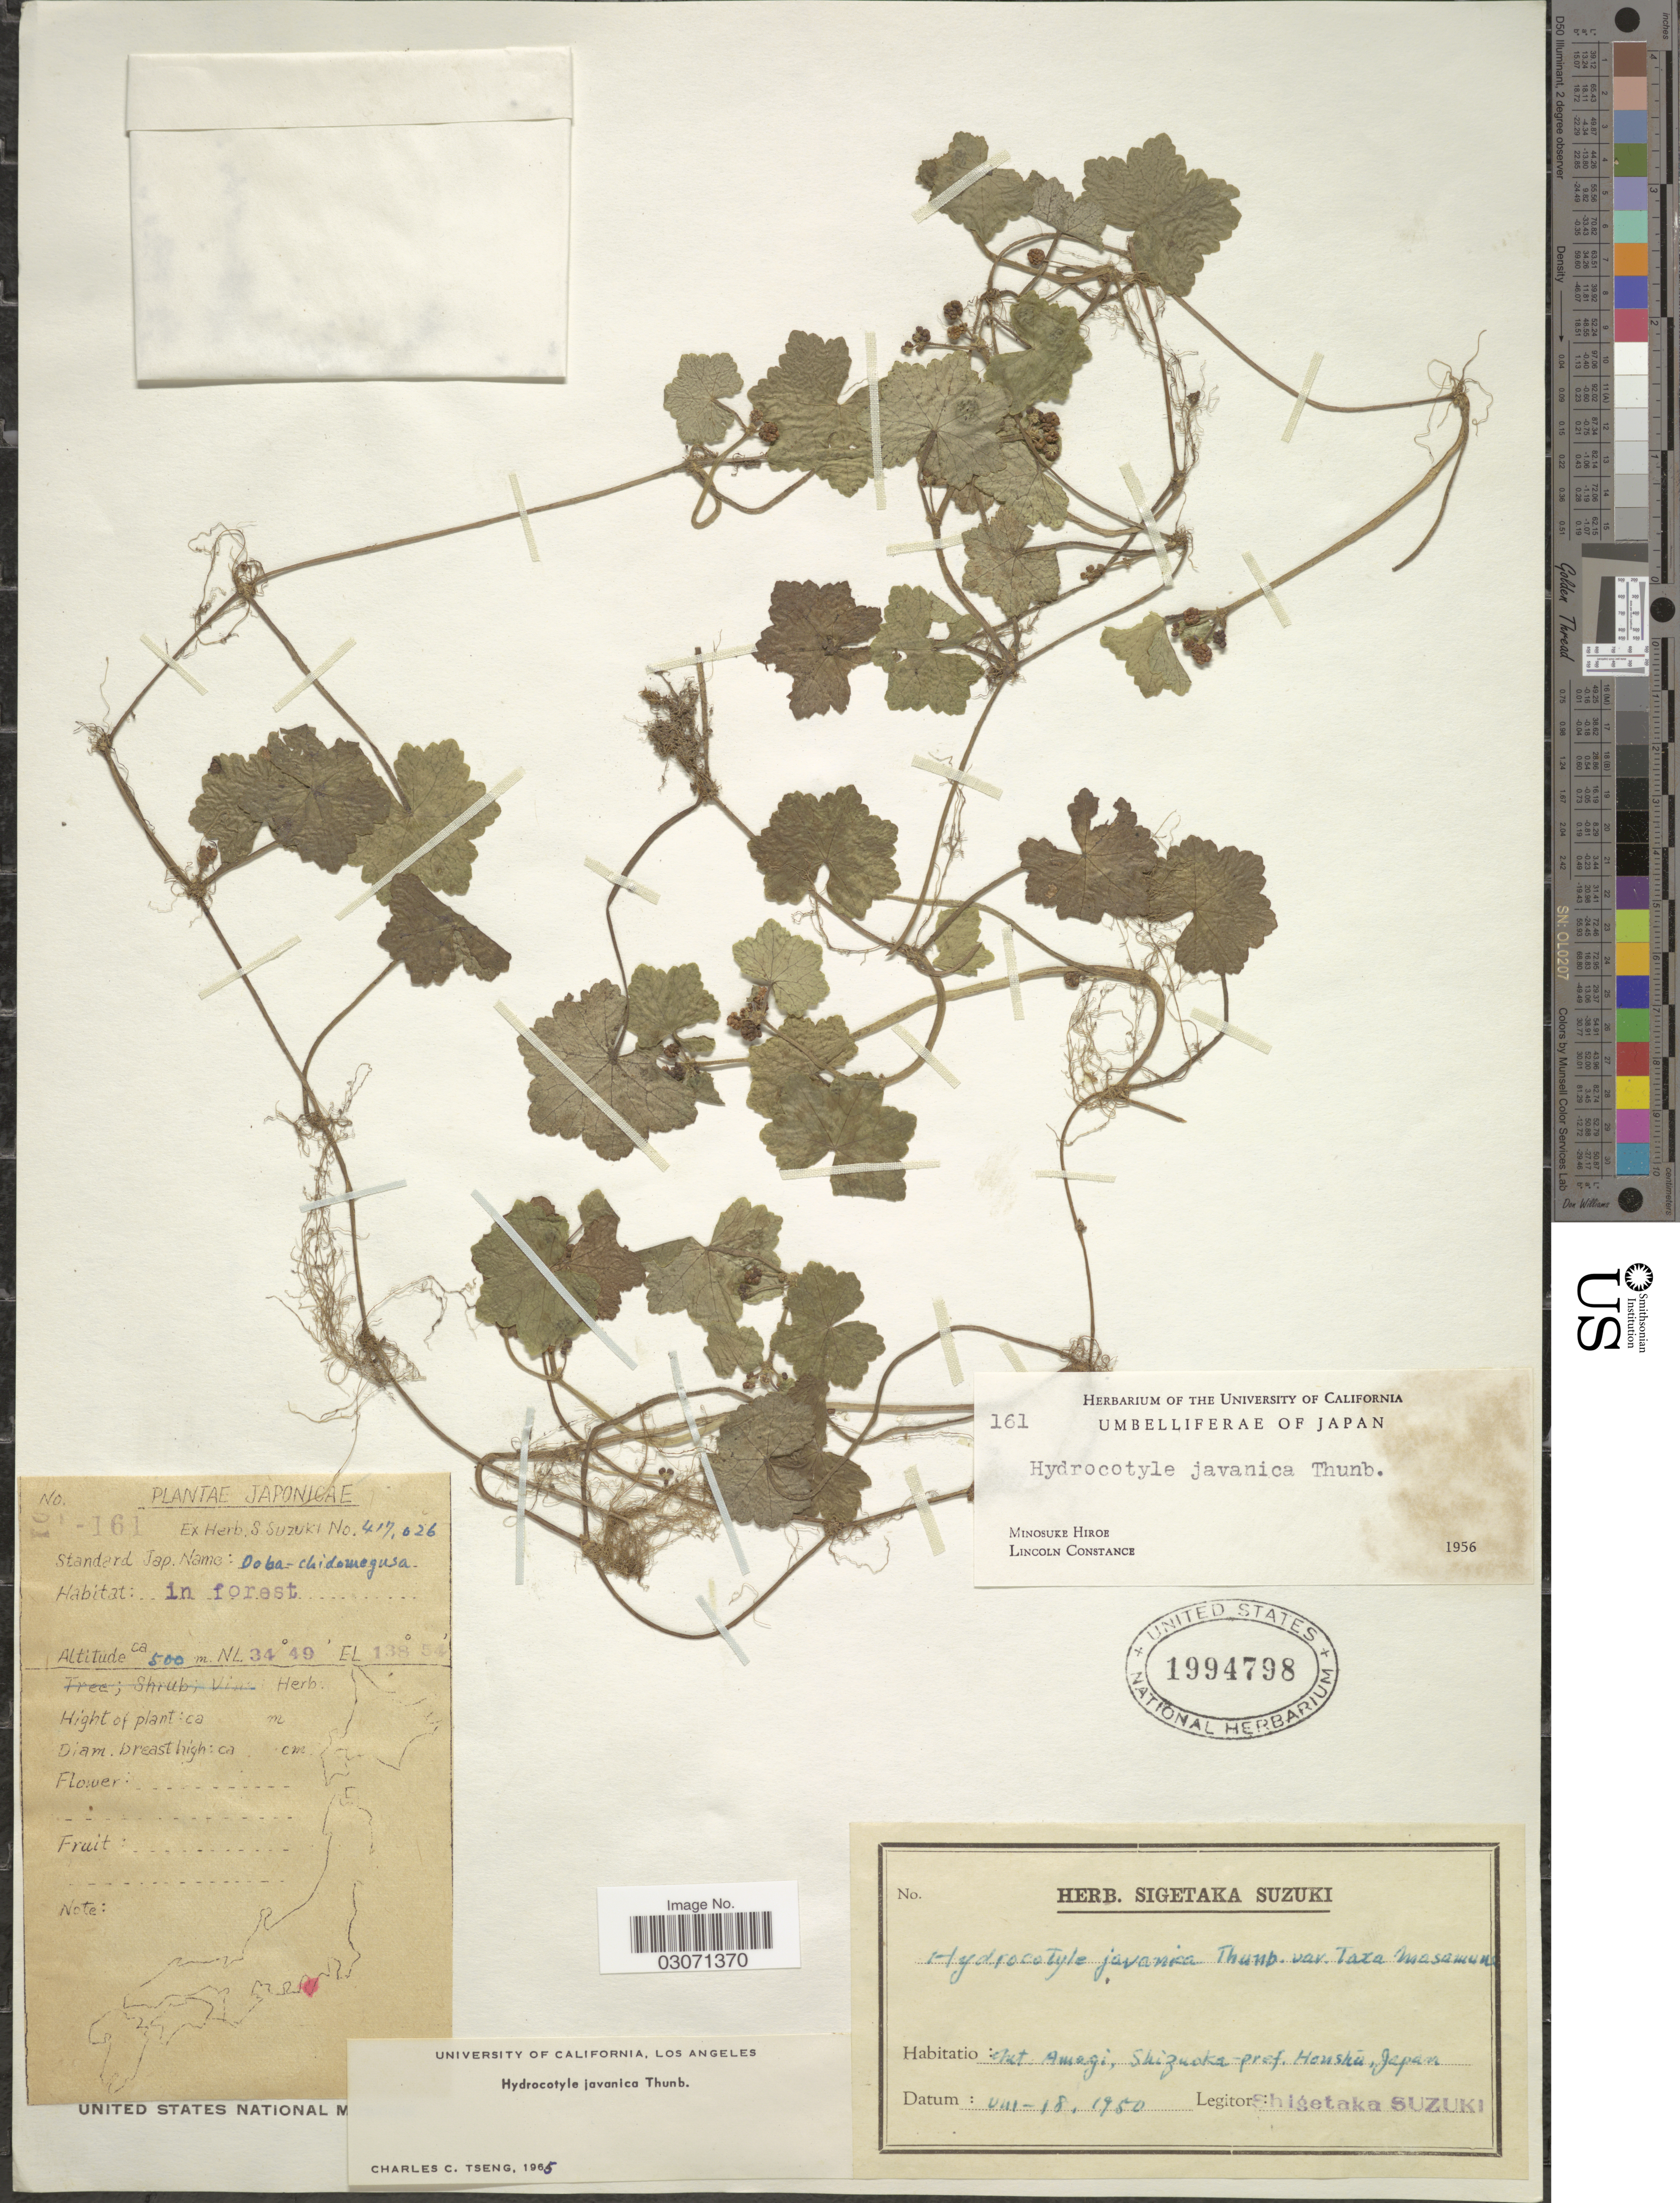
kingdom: Plantae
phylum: Tracheophyta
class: Magnoliopsida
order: Apiales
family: Araliaceae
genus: Hydrocotyle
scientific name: Hydrocotyle javanica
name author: Thunb.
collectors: S. Suzuki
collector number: S-161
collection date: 1950-08-18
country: Japan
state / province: Sizuoka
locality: Mt Amagi, Shizuoka-pref. Honshú.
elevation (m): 500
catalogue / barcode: US 1994798